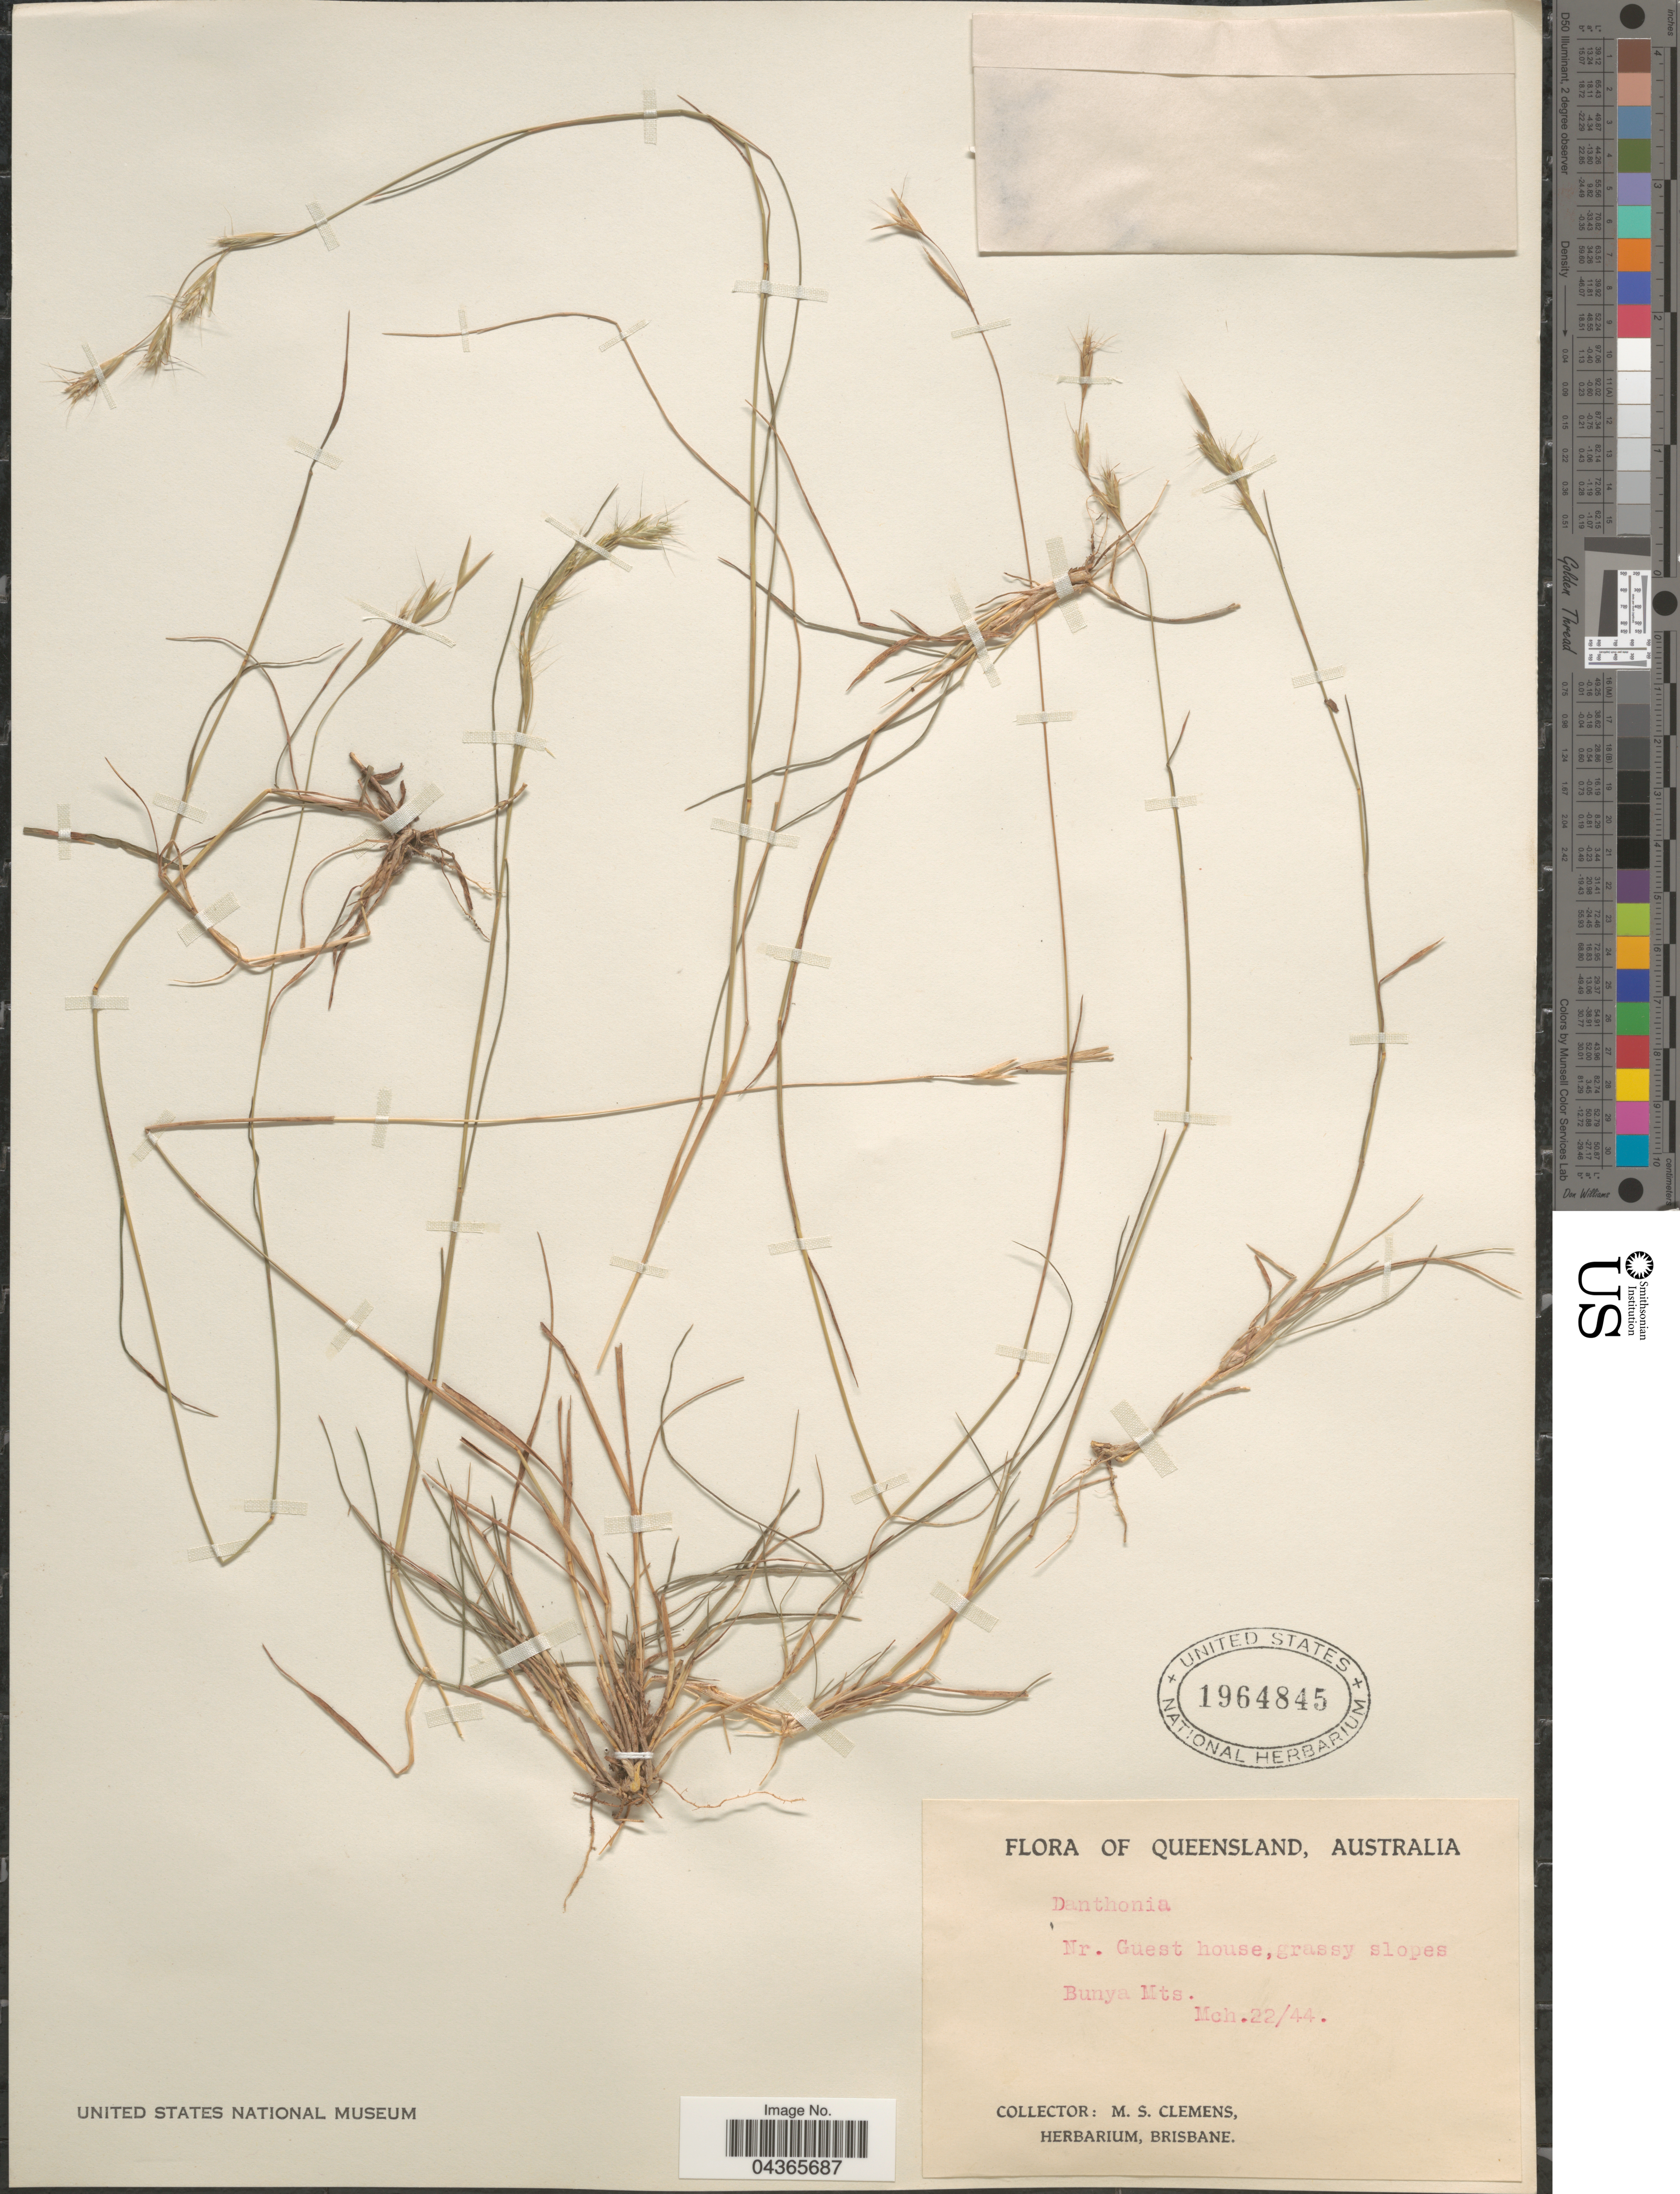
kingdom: Plantae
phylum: Tracheophyta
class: Liliopsida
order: Poales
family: Poaceae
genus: Rytidosperma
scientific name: Rytidosperma sp.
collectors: M. S. Clemens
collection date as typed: Transcribed d/m/y: 22/3/44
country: Australia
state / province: Queensland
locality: Nr. Guest house. Bunya Mts.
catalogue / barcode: US 1964845